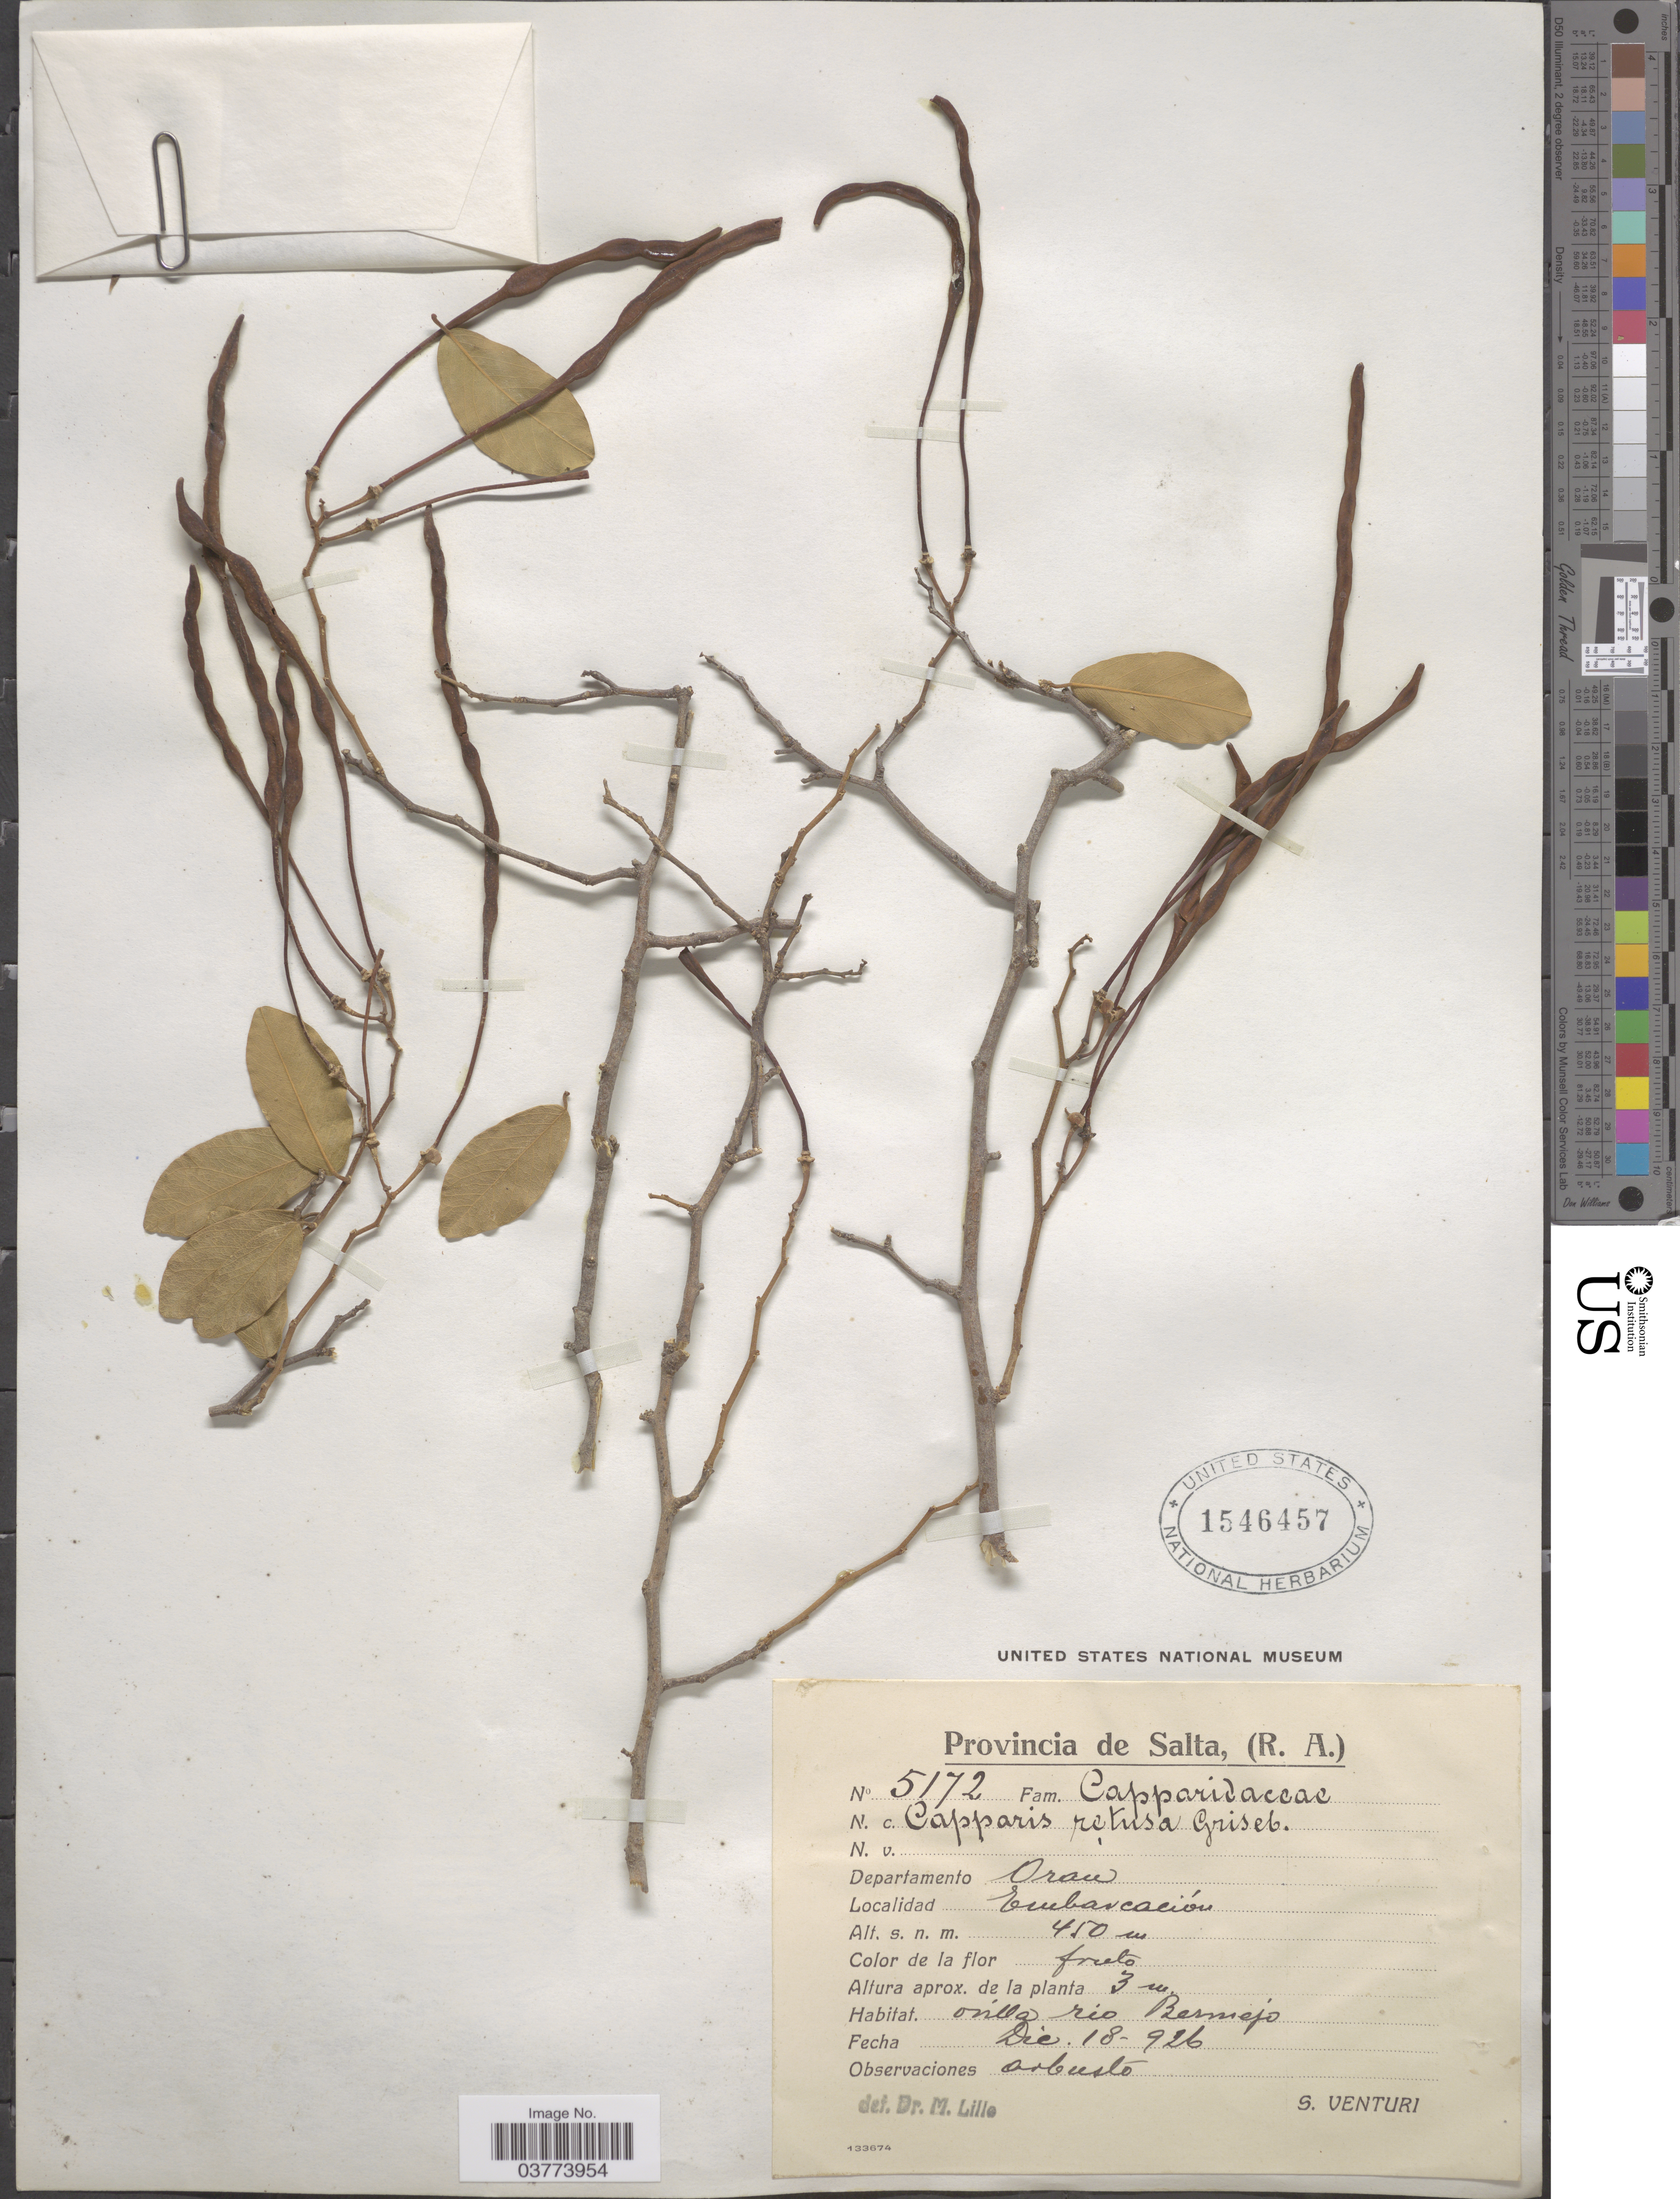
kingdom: Plantae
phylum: Tracheophyta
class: Magnoliopsida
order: Brassicales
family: Capparaceae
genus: Cynophalla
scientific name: Cynophalla retusa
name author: (Griseb.) Cornejo & Iltis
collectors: S. Venturi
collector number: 5172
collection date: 1926-12-18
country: Argentina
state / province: Salta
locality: Departamento Oran. Embarcación.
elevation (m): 450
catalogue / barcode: US 1546457